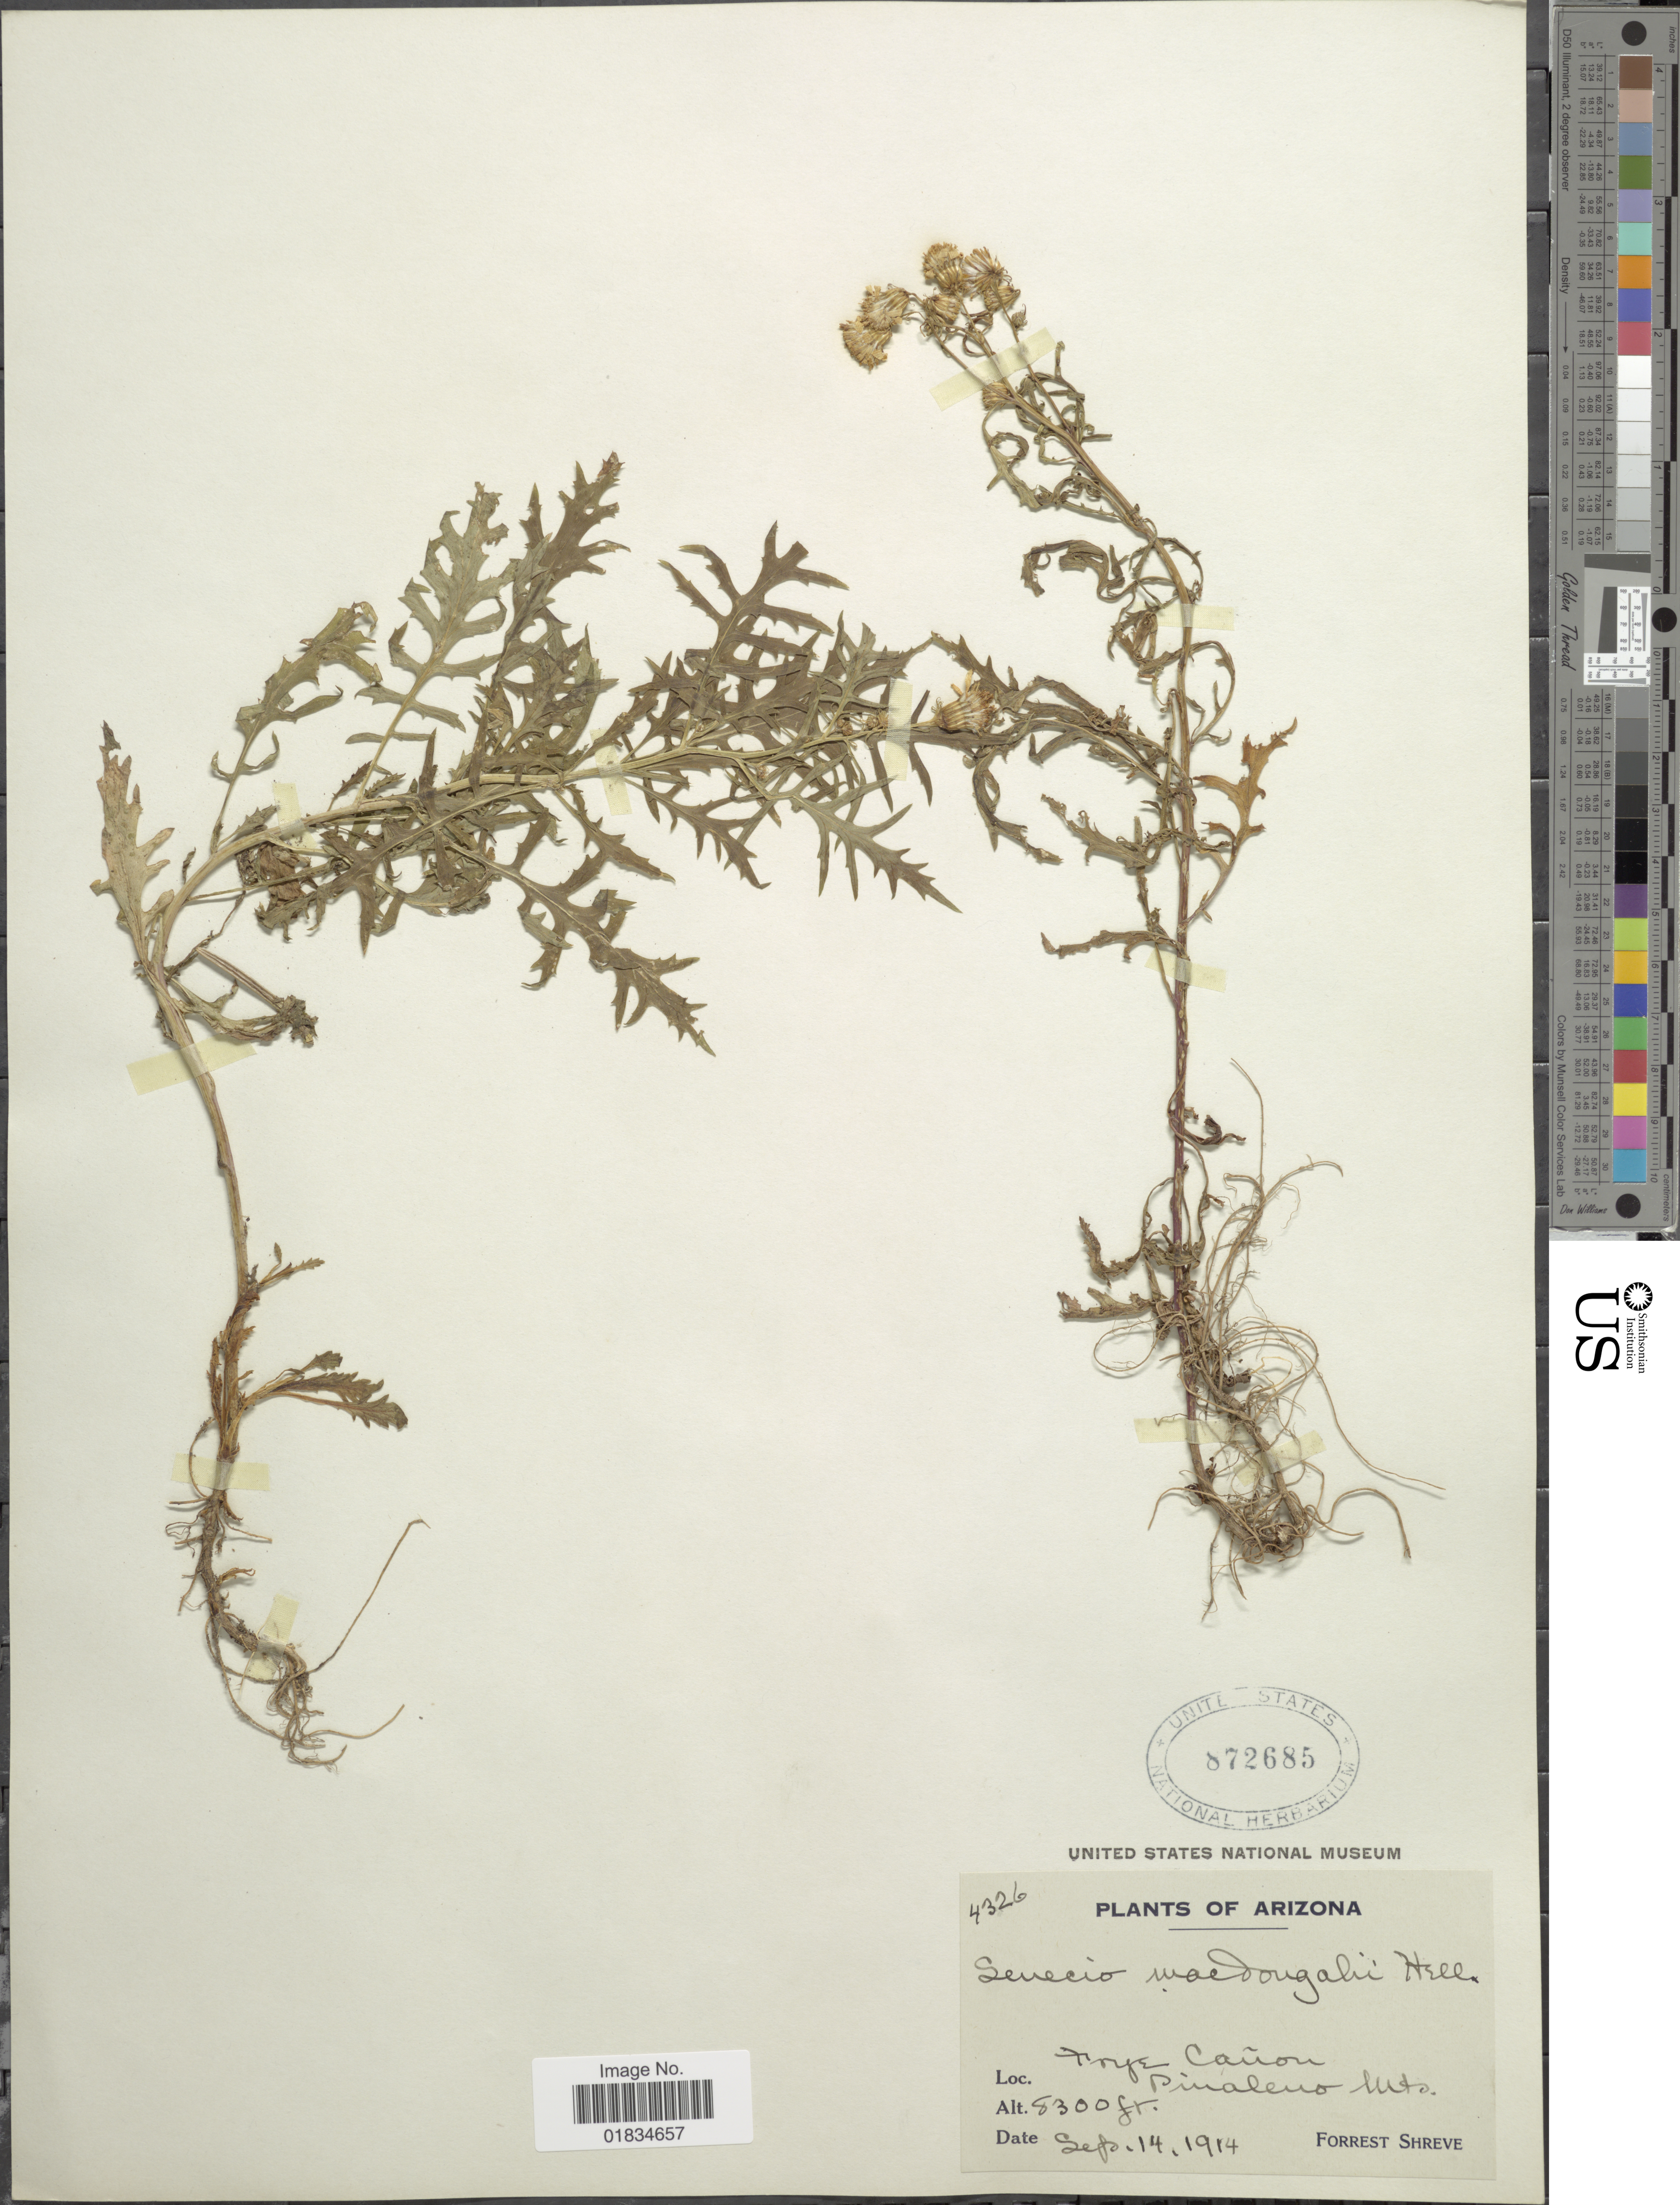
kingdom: Plantae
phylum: Tracheophyta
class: Magnoliopsida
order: Asterales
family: Asteraceae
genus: Senecio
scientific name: Senecio macdougalii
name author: A. Heller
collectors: F. Shreve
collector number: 4326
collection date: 1914-09-14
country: United States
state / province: Arizona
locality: Frye Canon Pinaleno Mts.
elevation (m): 2530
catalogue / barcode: US 872685